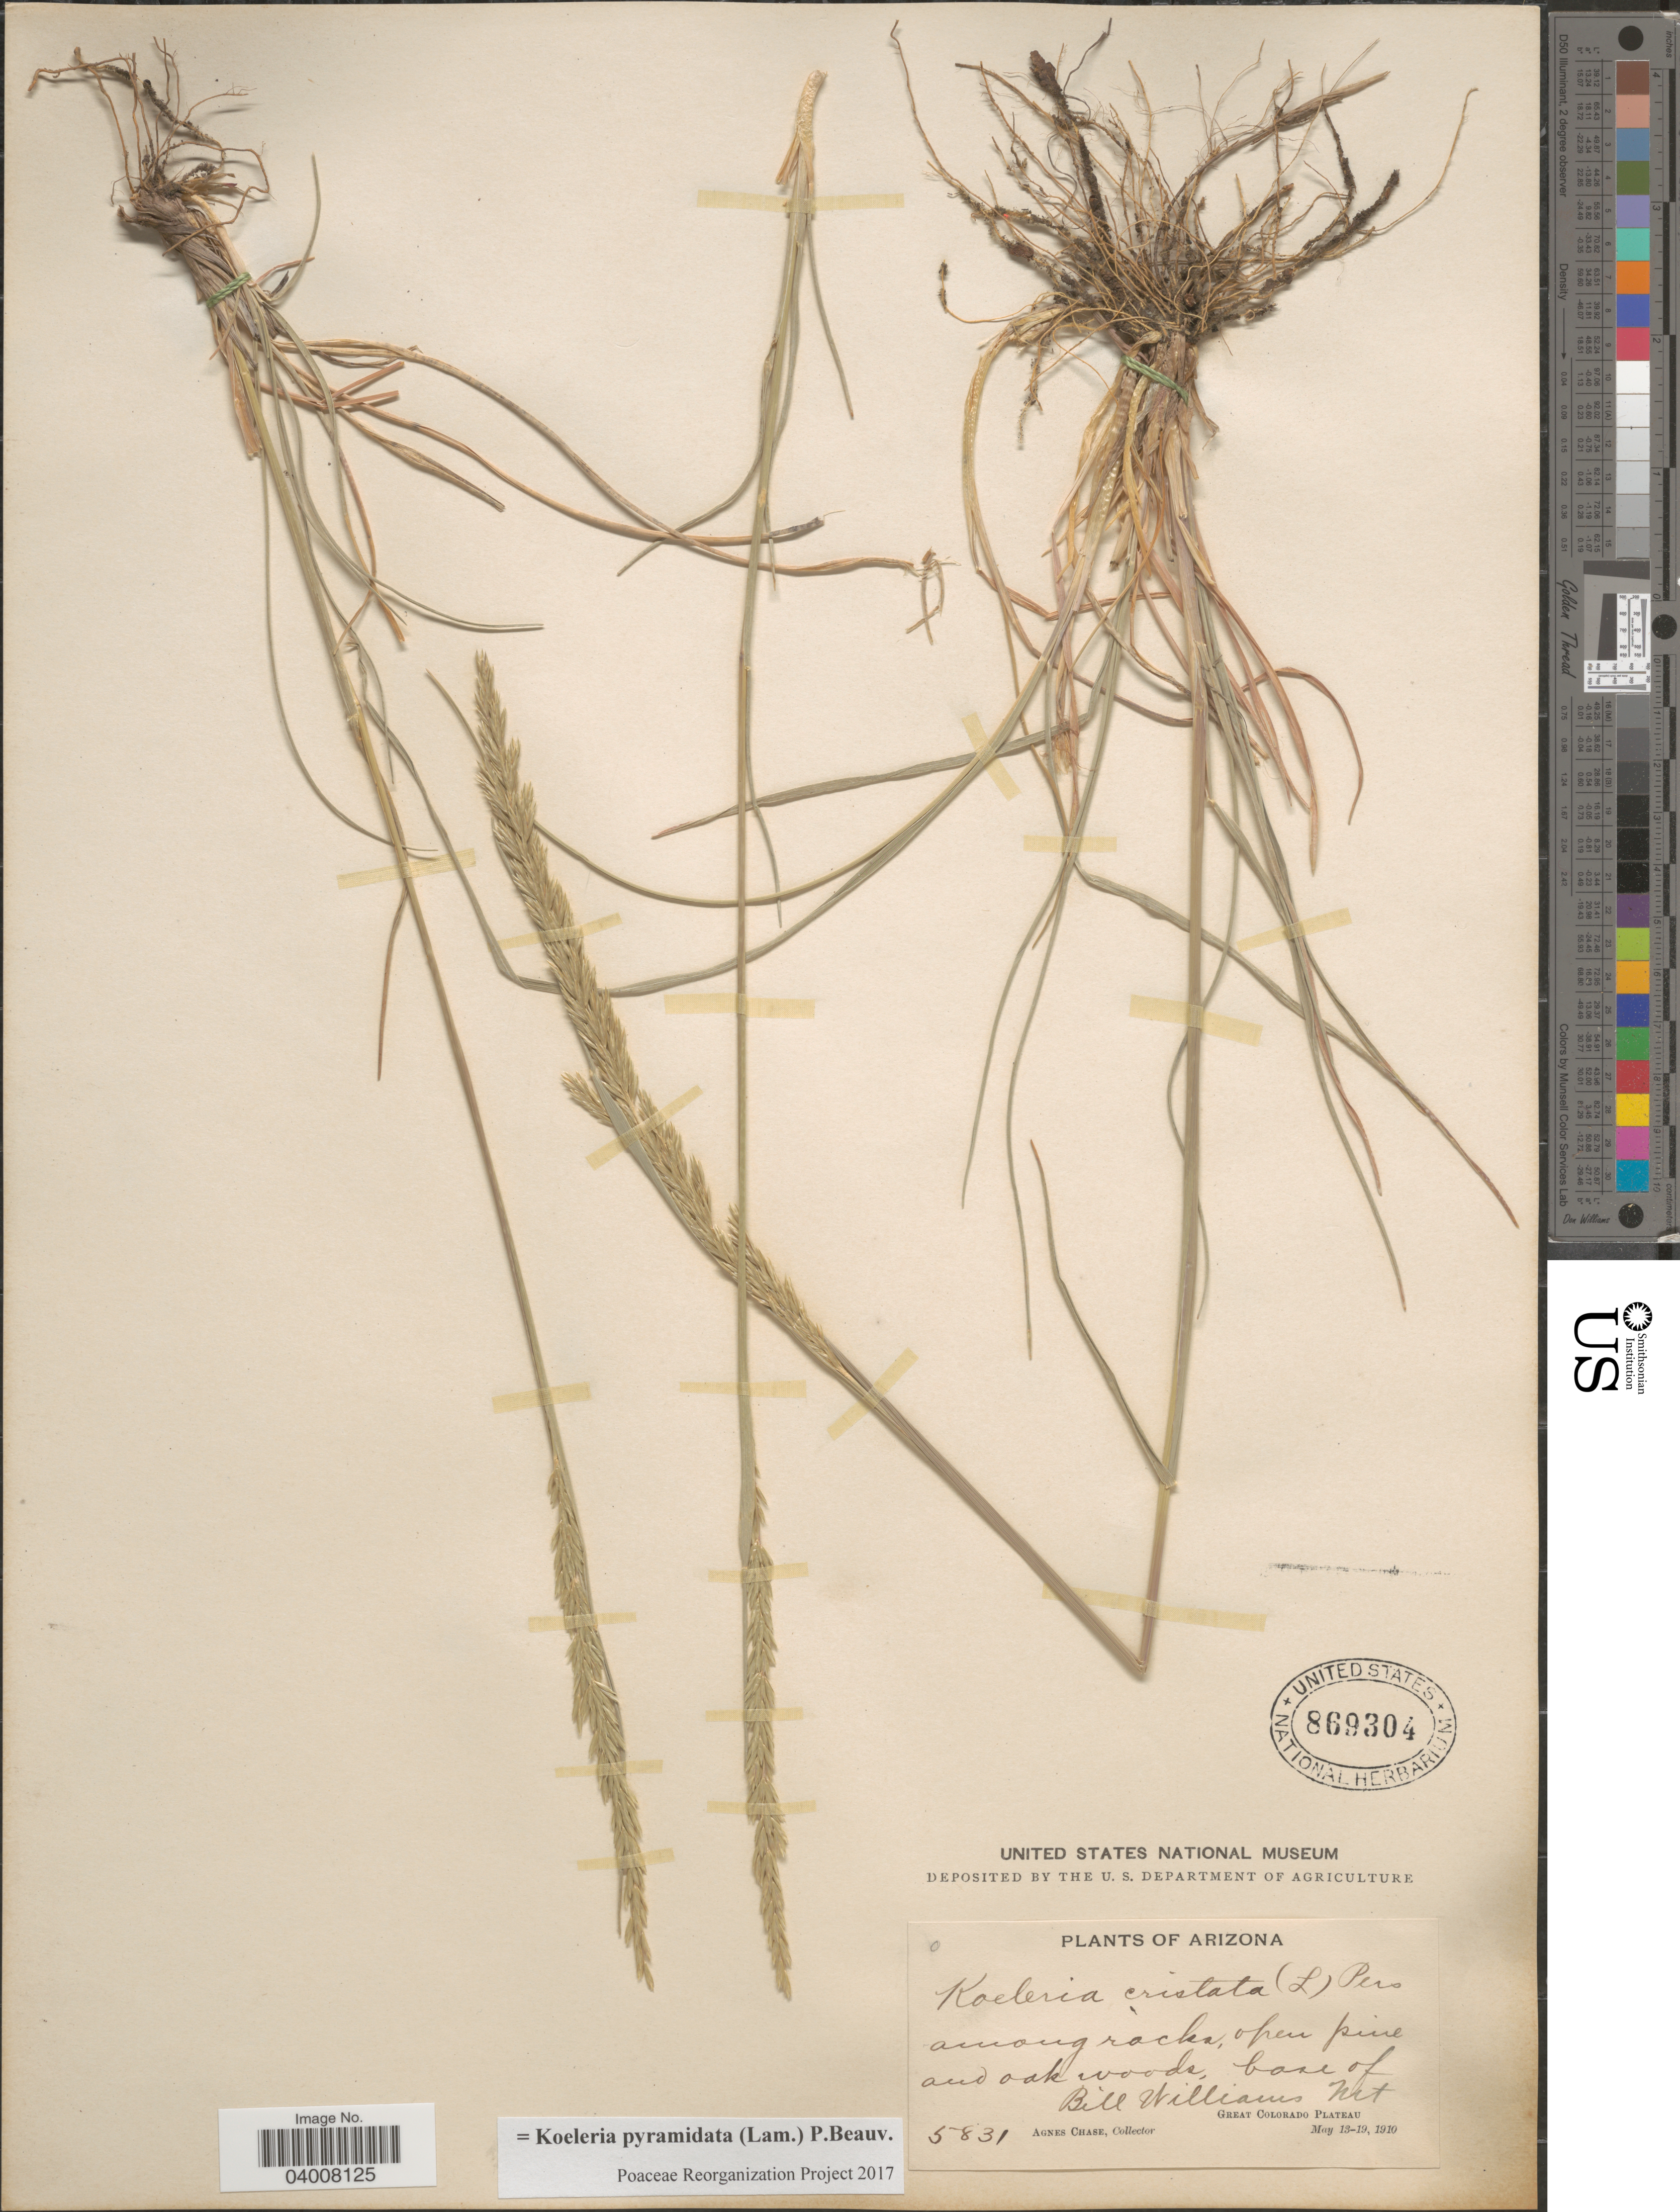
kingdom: Plantae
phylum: Tracheophyta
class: Liliopsida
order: Poales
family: Poaceae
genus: Koeleria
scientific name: Koeleria pyramidata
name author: (Lam.) P. Beauv.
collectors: A. Chase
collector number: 5831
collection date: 1910-05-13/1910-05-19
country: United States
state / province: Arizona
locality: Among rocks, open pine and oak woods, base of Bill Williams Mt. Great Colorado Plateau.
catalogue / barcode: US 869304